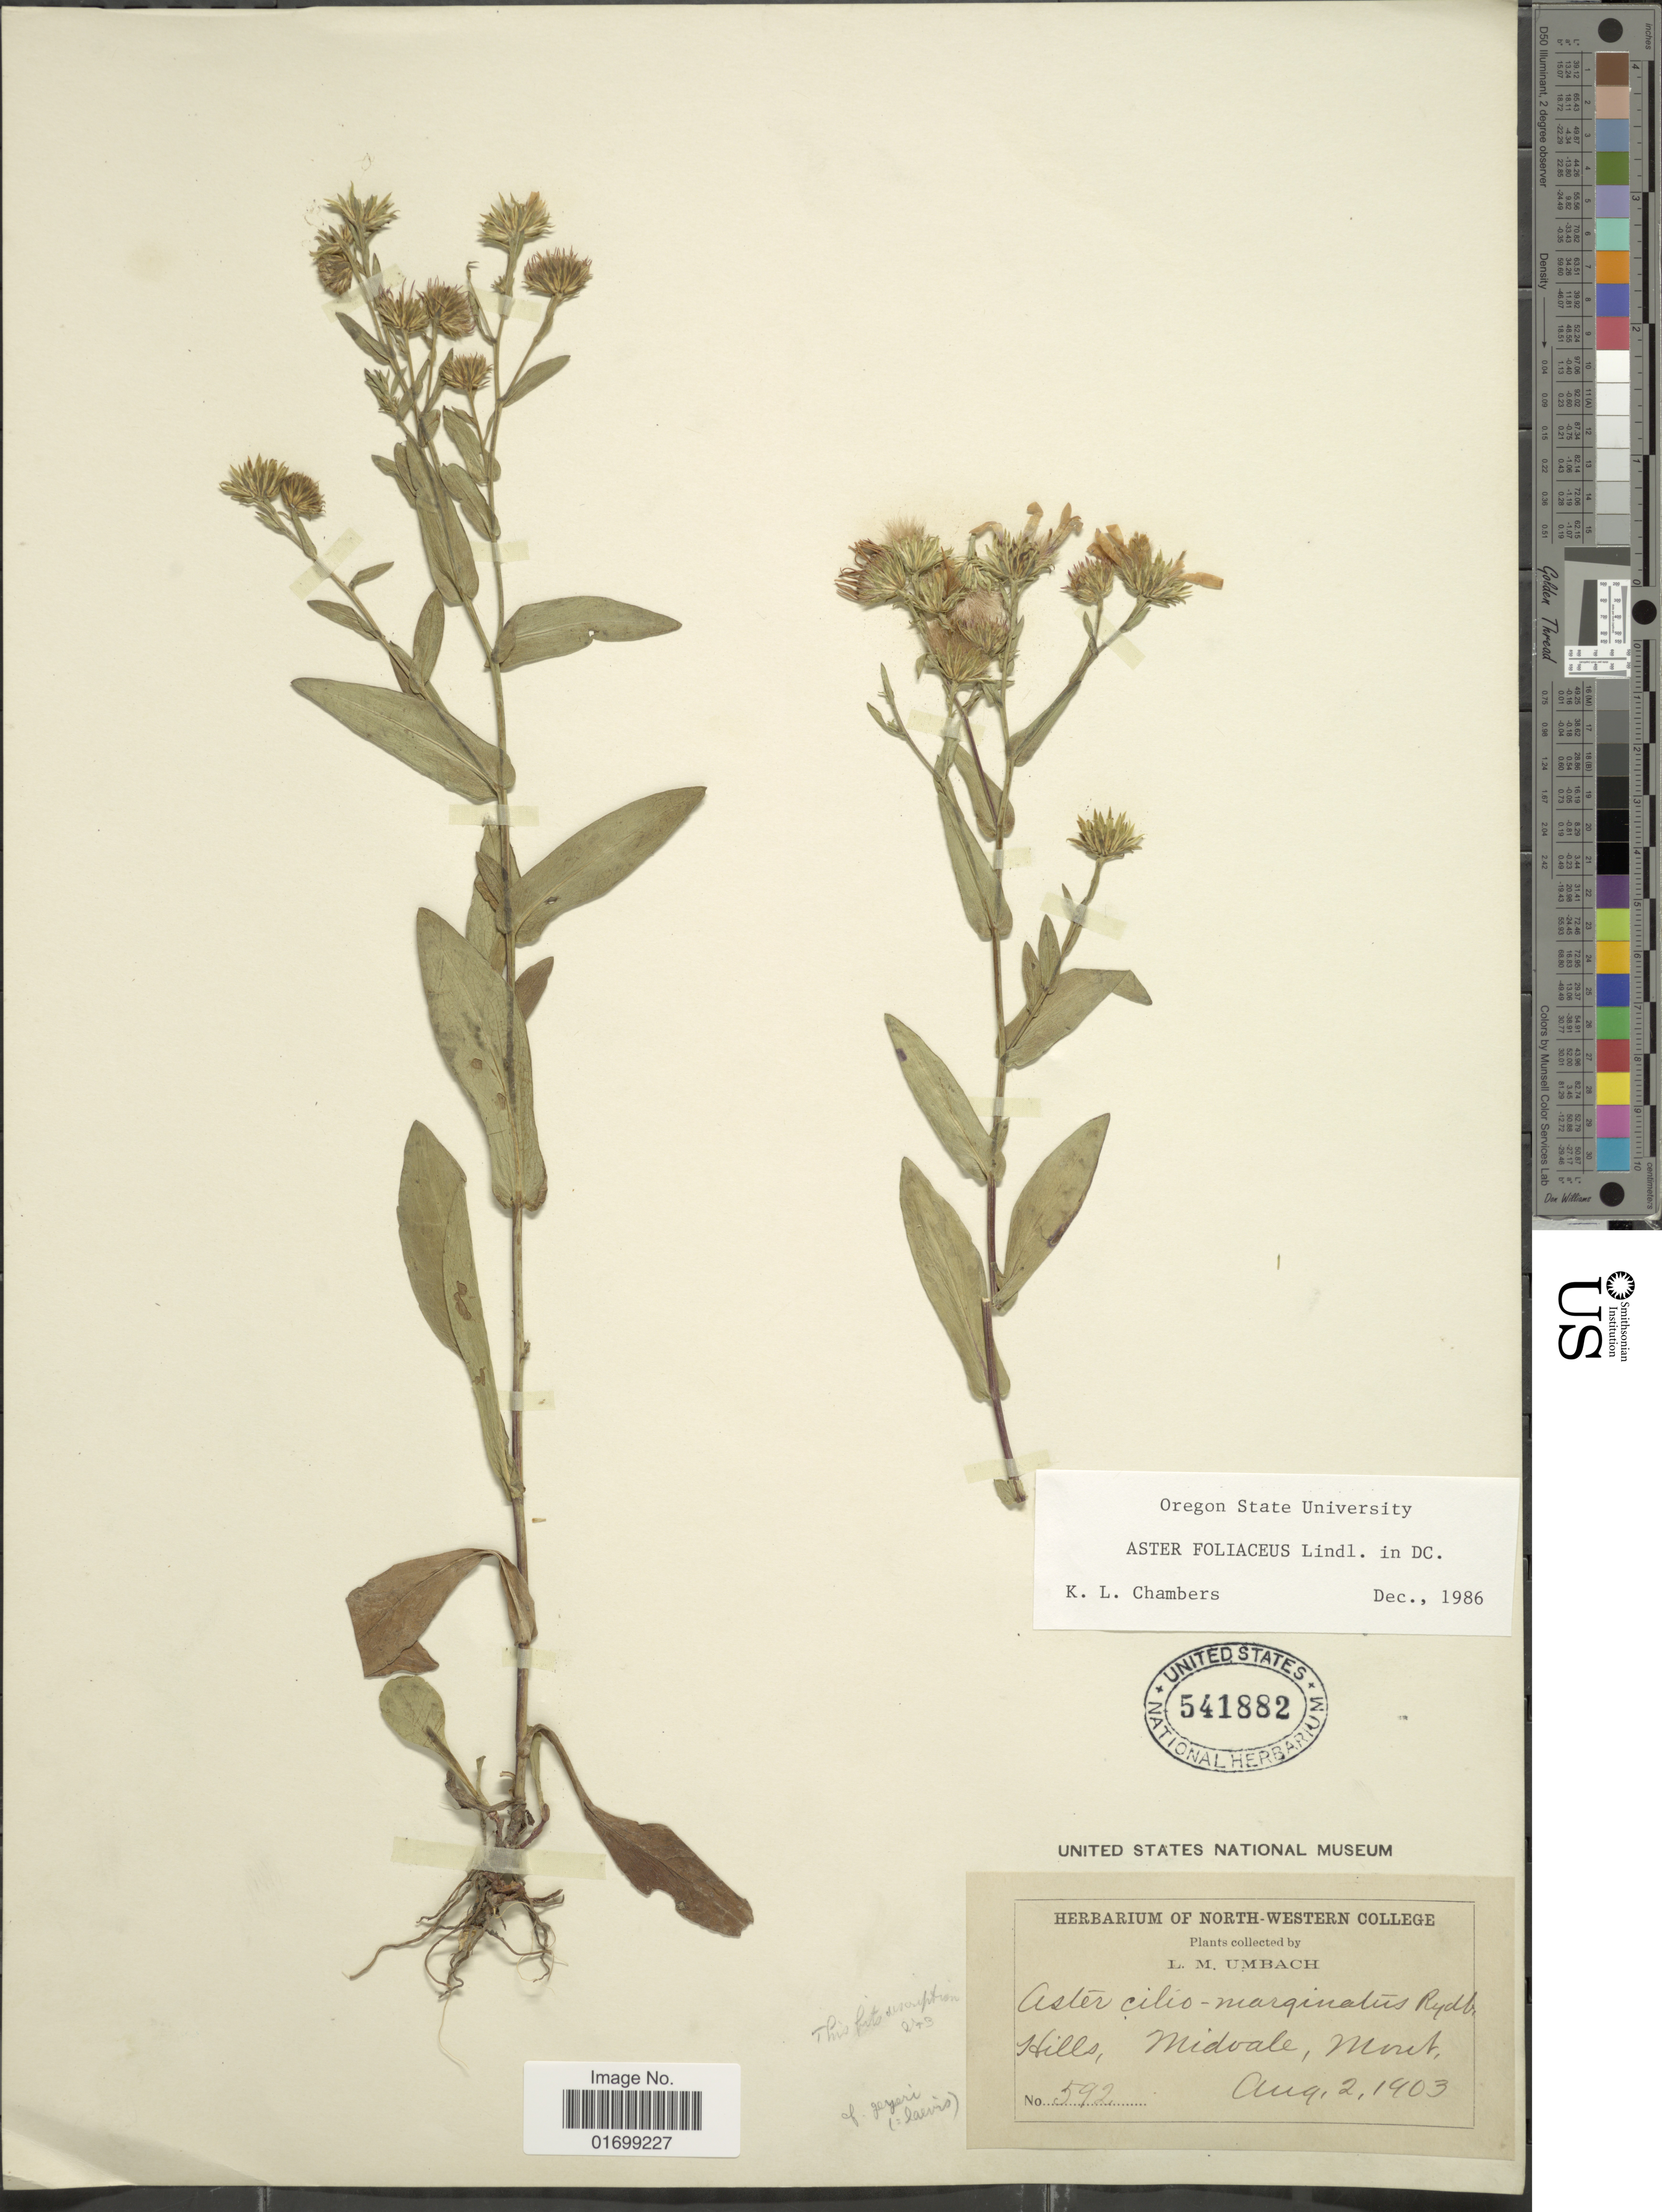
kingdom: Plantae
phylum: Tracheophyta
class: Magnoliopsida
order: Asterales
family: Asteraceae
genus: Symphyotrichum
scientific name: Symphyotrichum foliaceum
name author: (Lindl. ex DC.) G.L. Nesom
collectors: L. M. Umbach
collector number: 592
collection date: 1903-08-02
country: United States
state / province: Montana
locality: Hills, Midvale.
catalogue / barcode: US 541882